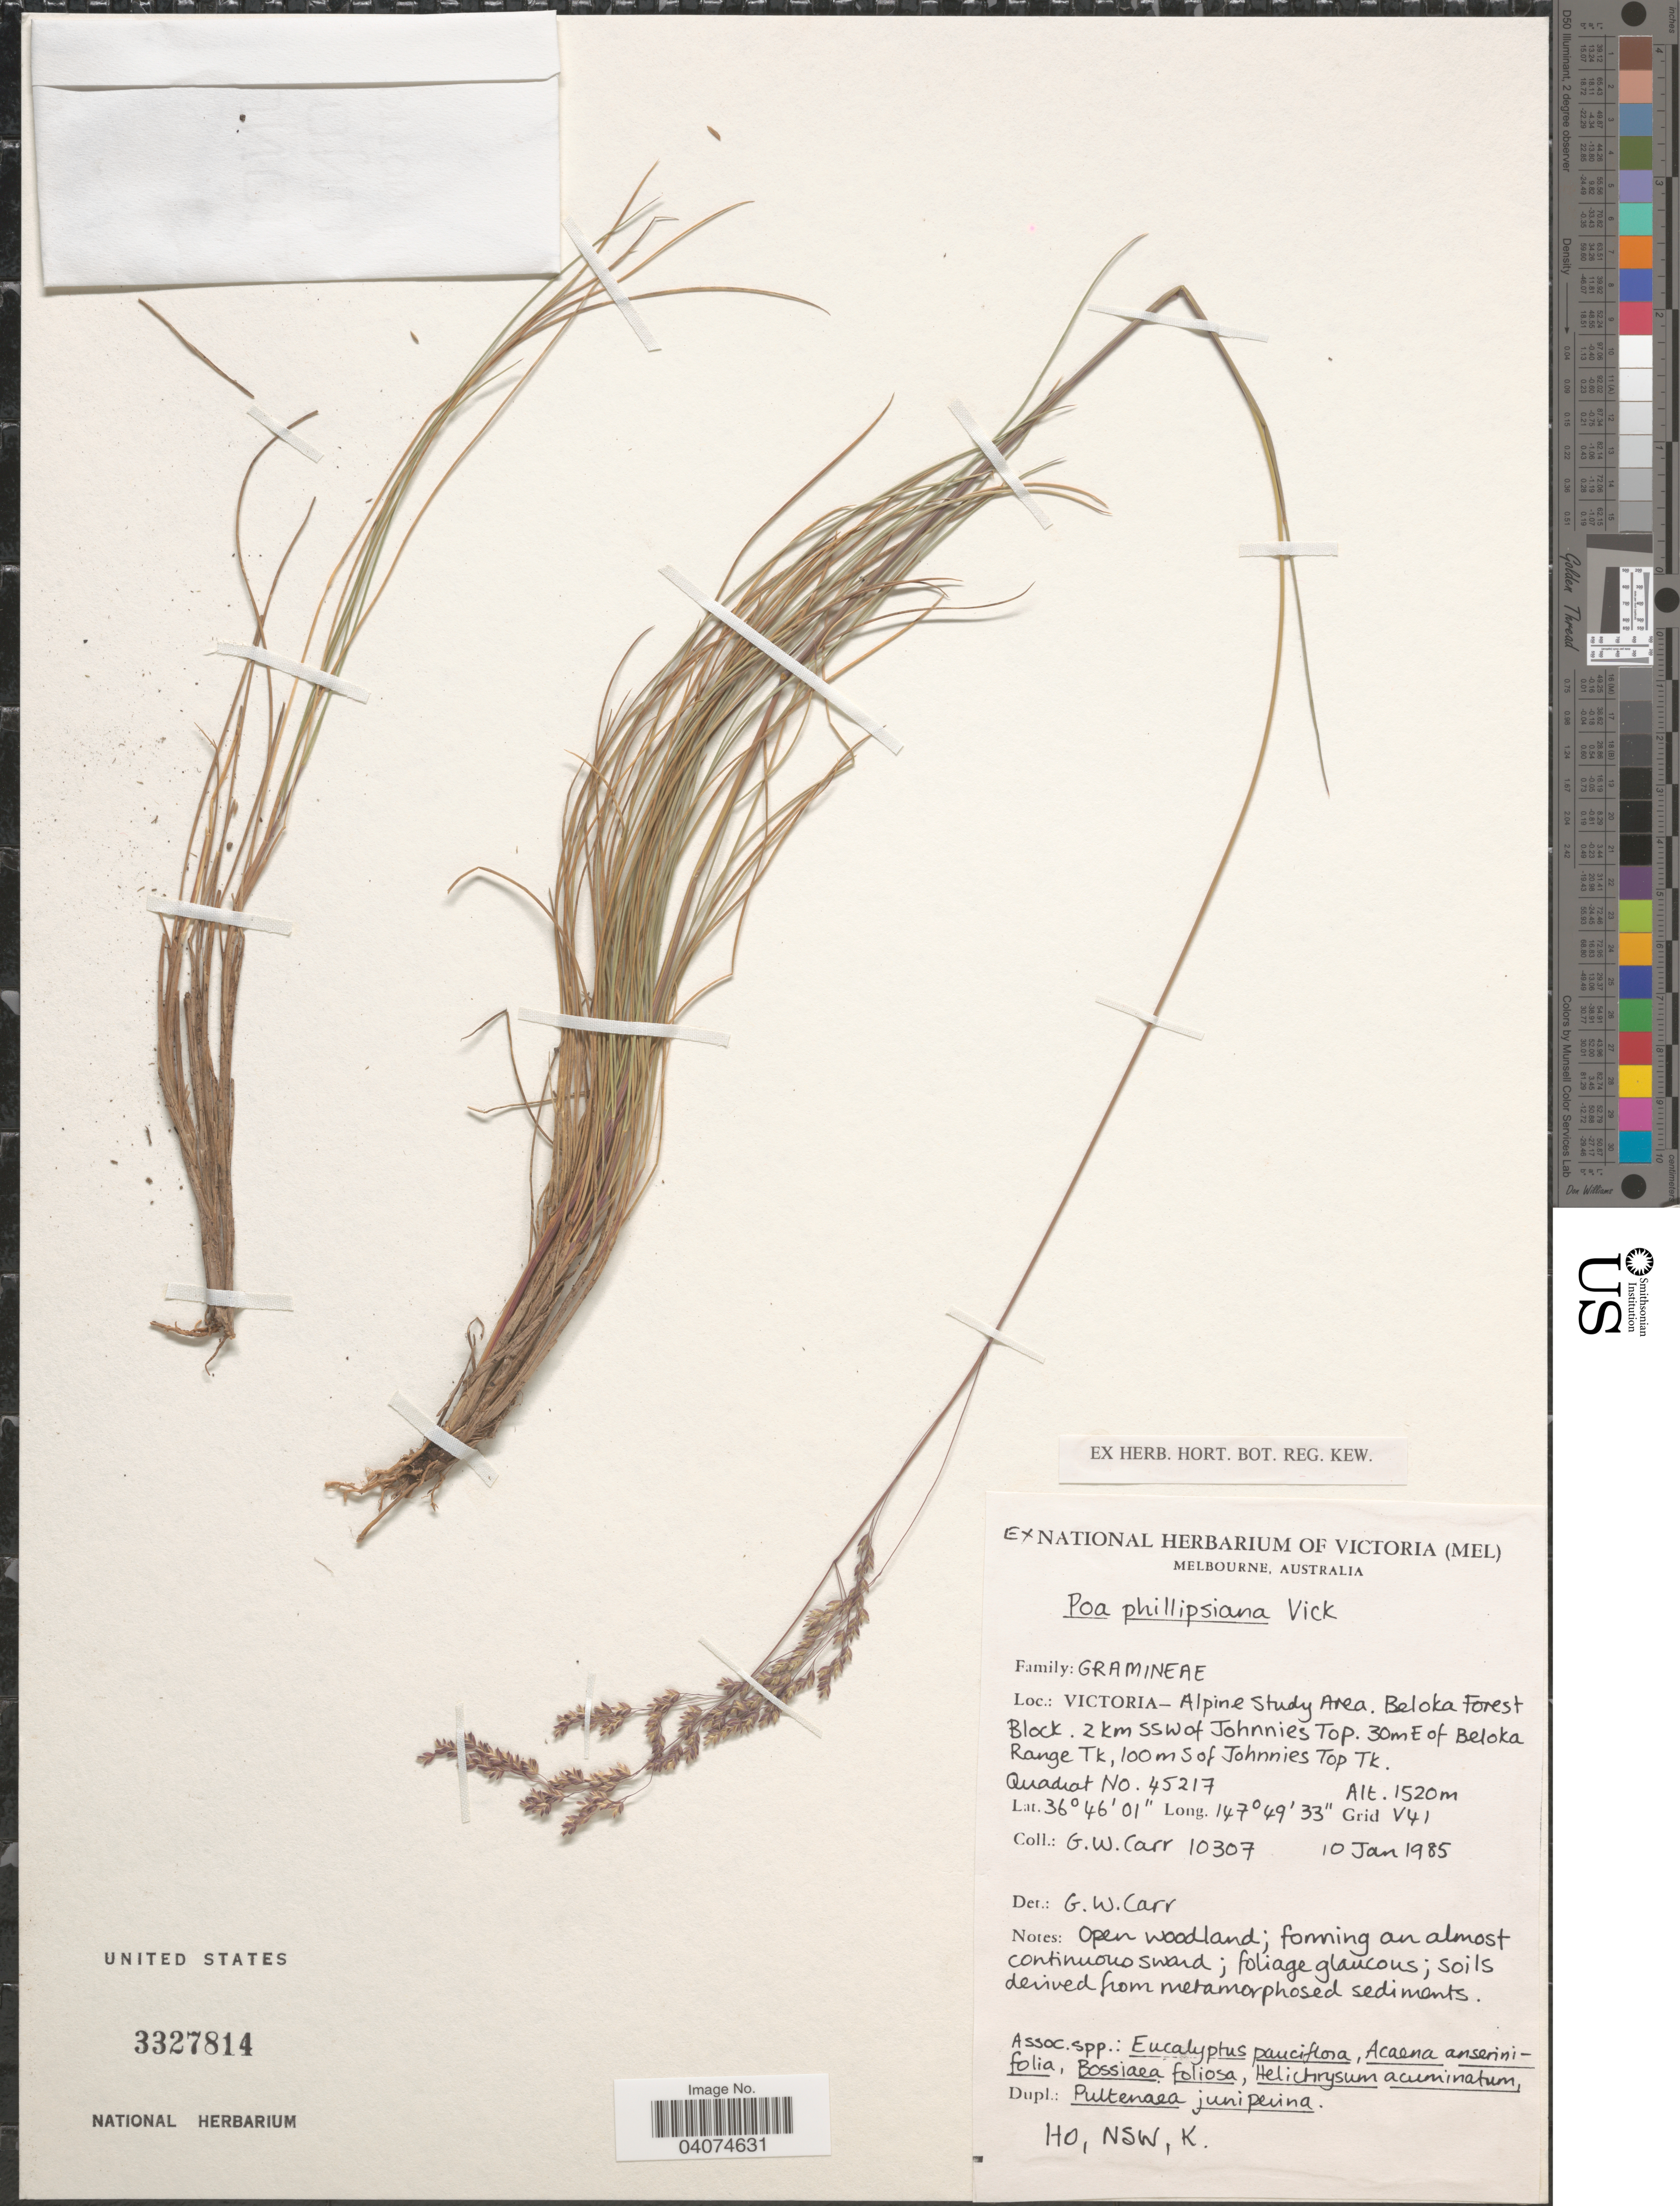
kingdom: Plantae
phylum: Tracheophyta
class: Liliopsida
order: Poales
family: Poaceae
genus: Poa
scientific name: Poa phillipsiana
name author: Vickery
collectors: G. Carr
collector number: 10307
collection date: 1985-01-10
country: Australia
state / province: Victoria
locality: Victoria - Alpine Study Area. Beloka Forest Block. 2 km SSW of Johnnies Top. 30m E of Beloka Range Tk, 100m S of Johnnies Top Tk. Quadrat No. 45217. Grid V41.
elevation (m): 1520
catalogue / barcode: US 3327814